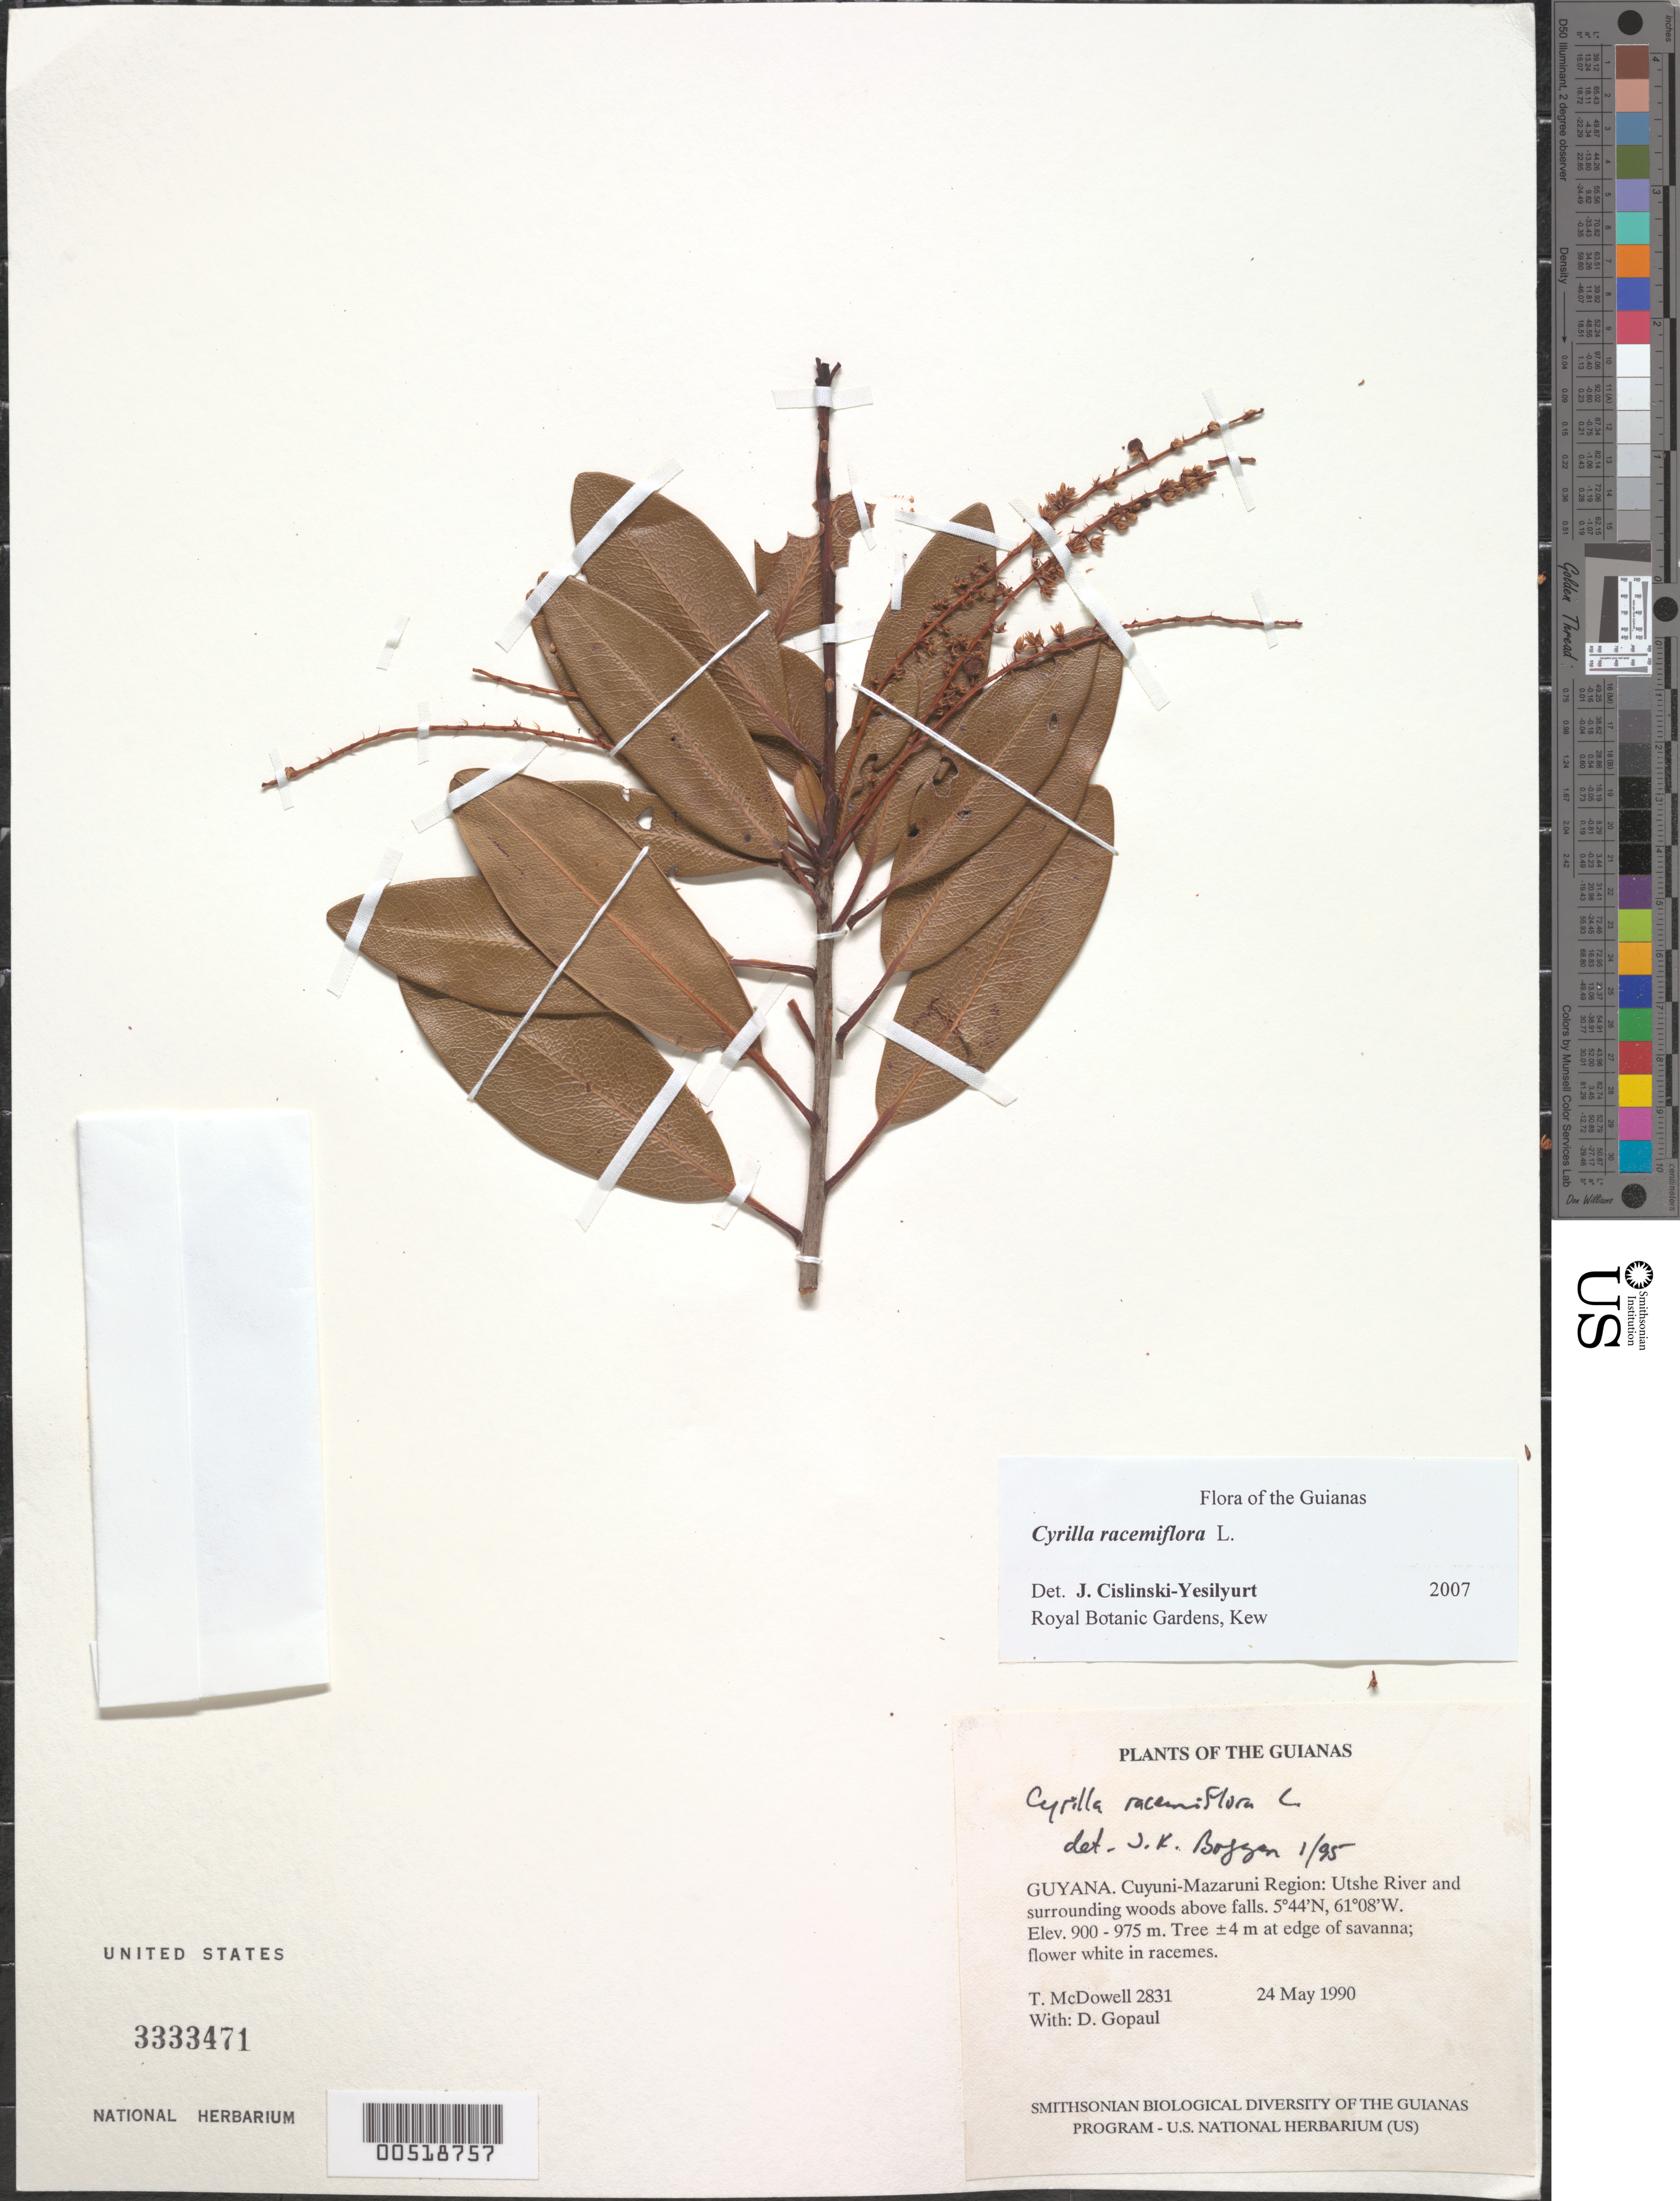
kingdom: Plantae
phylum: Tracheophyta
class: Magnoliopsida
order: Ericales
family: Cyrillaceae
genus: Cyrilla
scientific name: Cyrilla racemiflora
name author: L.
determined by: Yesilyurt, J. C.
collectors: T. McDowell & D. Gopaul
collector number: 2831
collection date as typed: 24 May 1990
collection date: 1990-05-24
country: Guyana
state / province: Cuyuni-Mazaruni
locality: Utshi River and Falls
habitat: Along river and surrounding woods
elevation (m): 900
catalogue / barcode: US 3333471